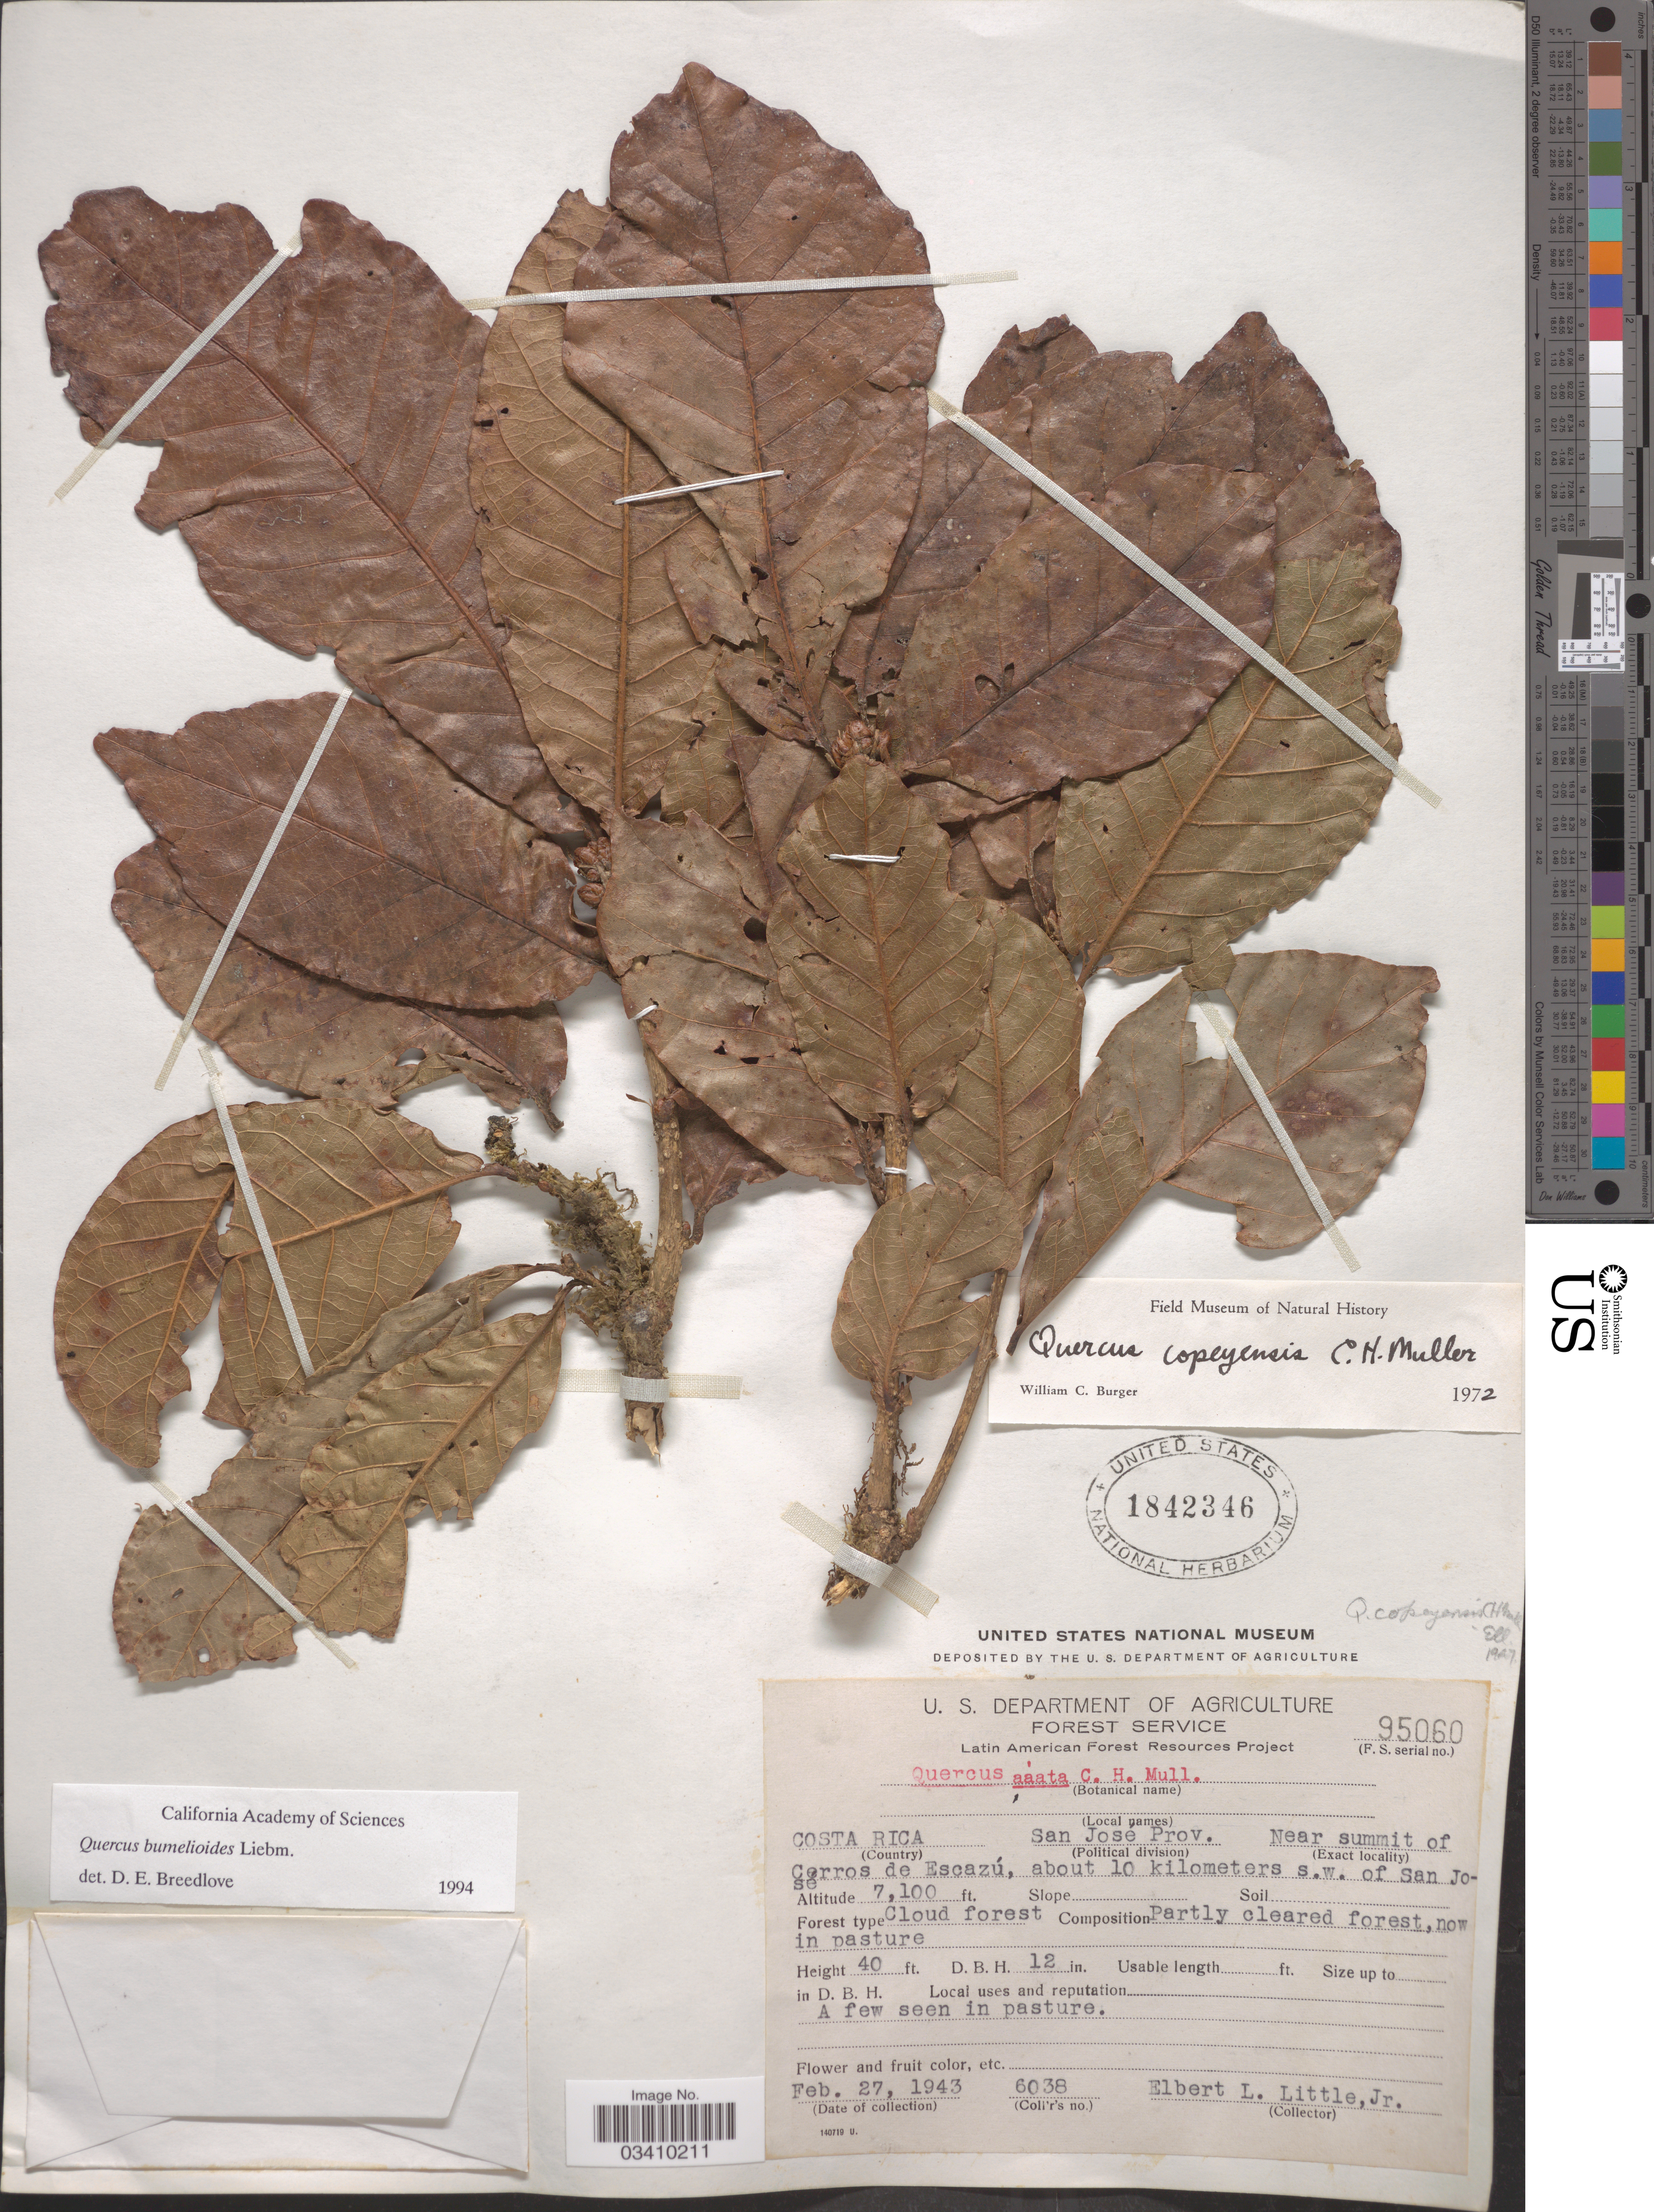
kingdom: Plantae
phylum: Tracheophyta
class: Magnoliopsida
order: Fagales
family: Fagaceae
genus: Quercus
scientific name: Quercus bumelioides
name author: Liebm.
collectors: E. L. Little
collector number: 6038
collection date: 1943-02-27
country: Costa Rica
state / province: San José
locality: Near summit of Cerros de Escazú, about 10 kilometers s.w. of San José.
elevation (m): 2164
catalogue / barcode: US 1842346